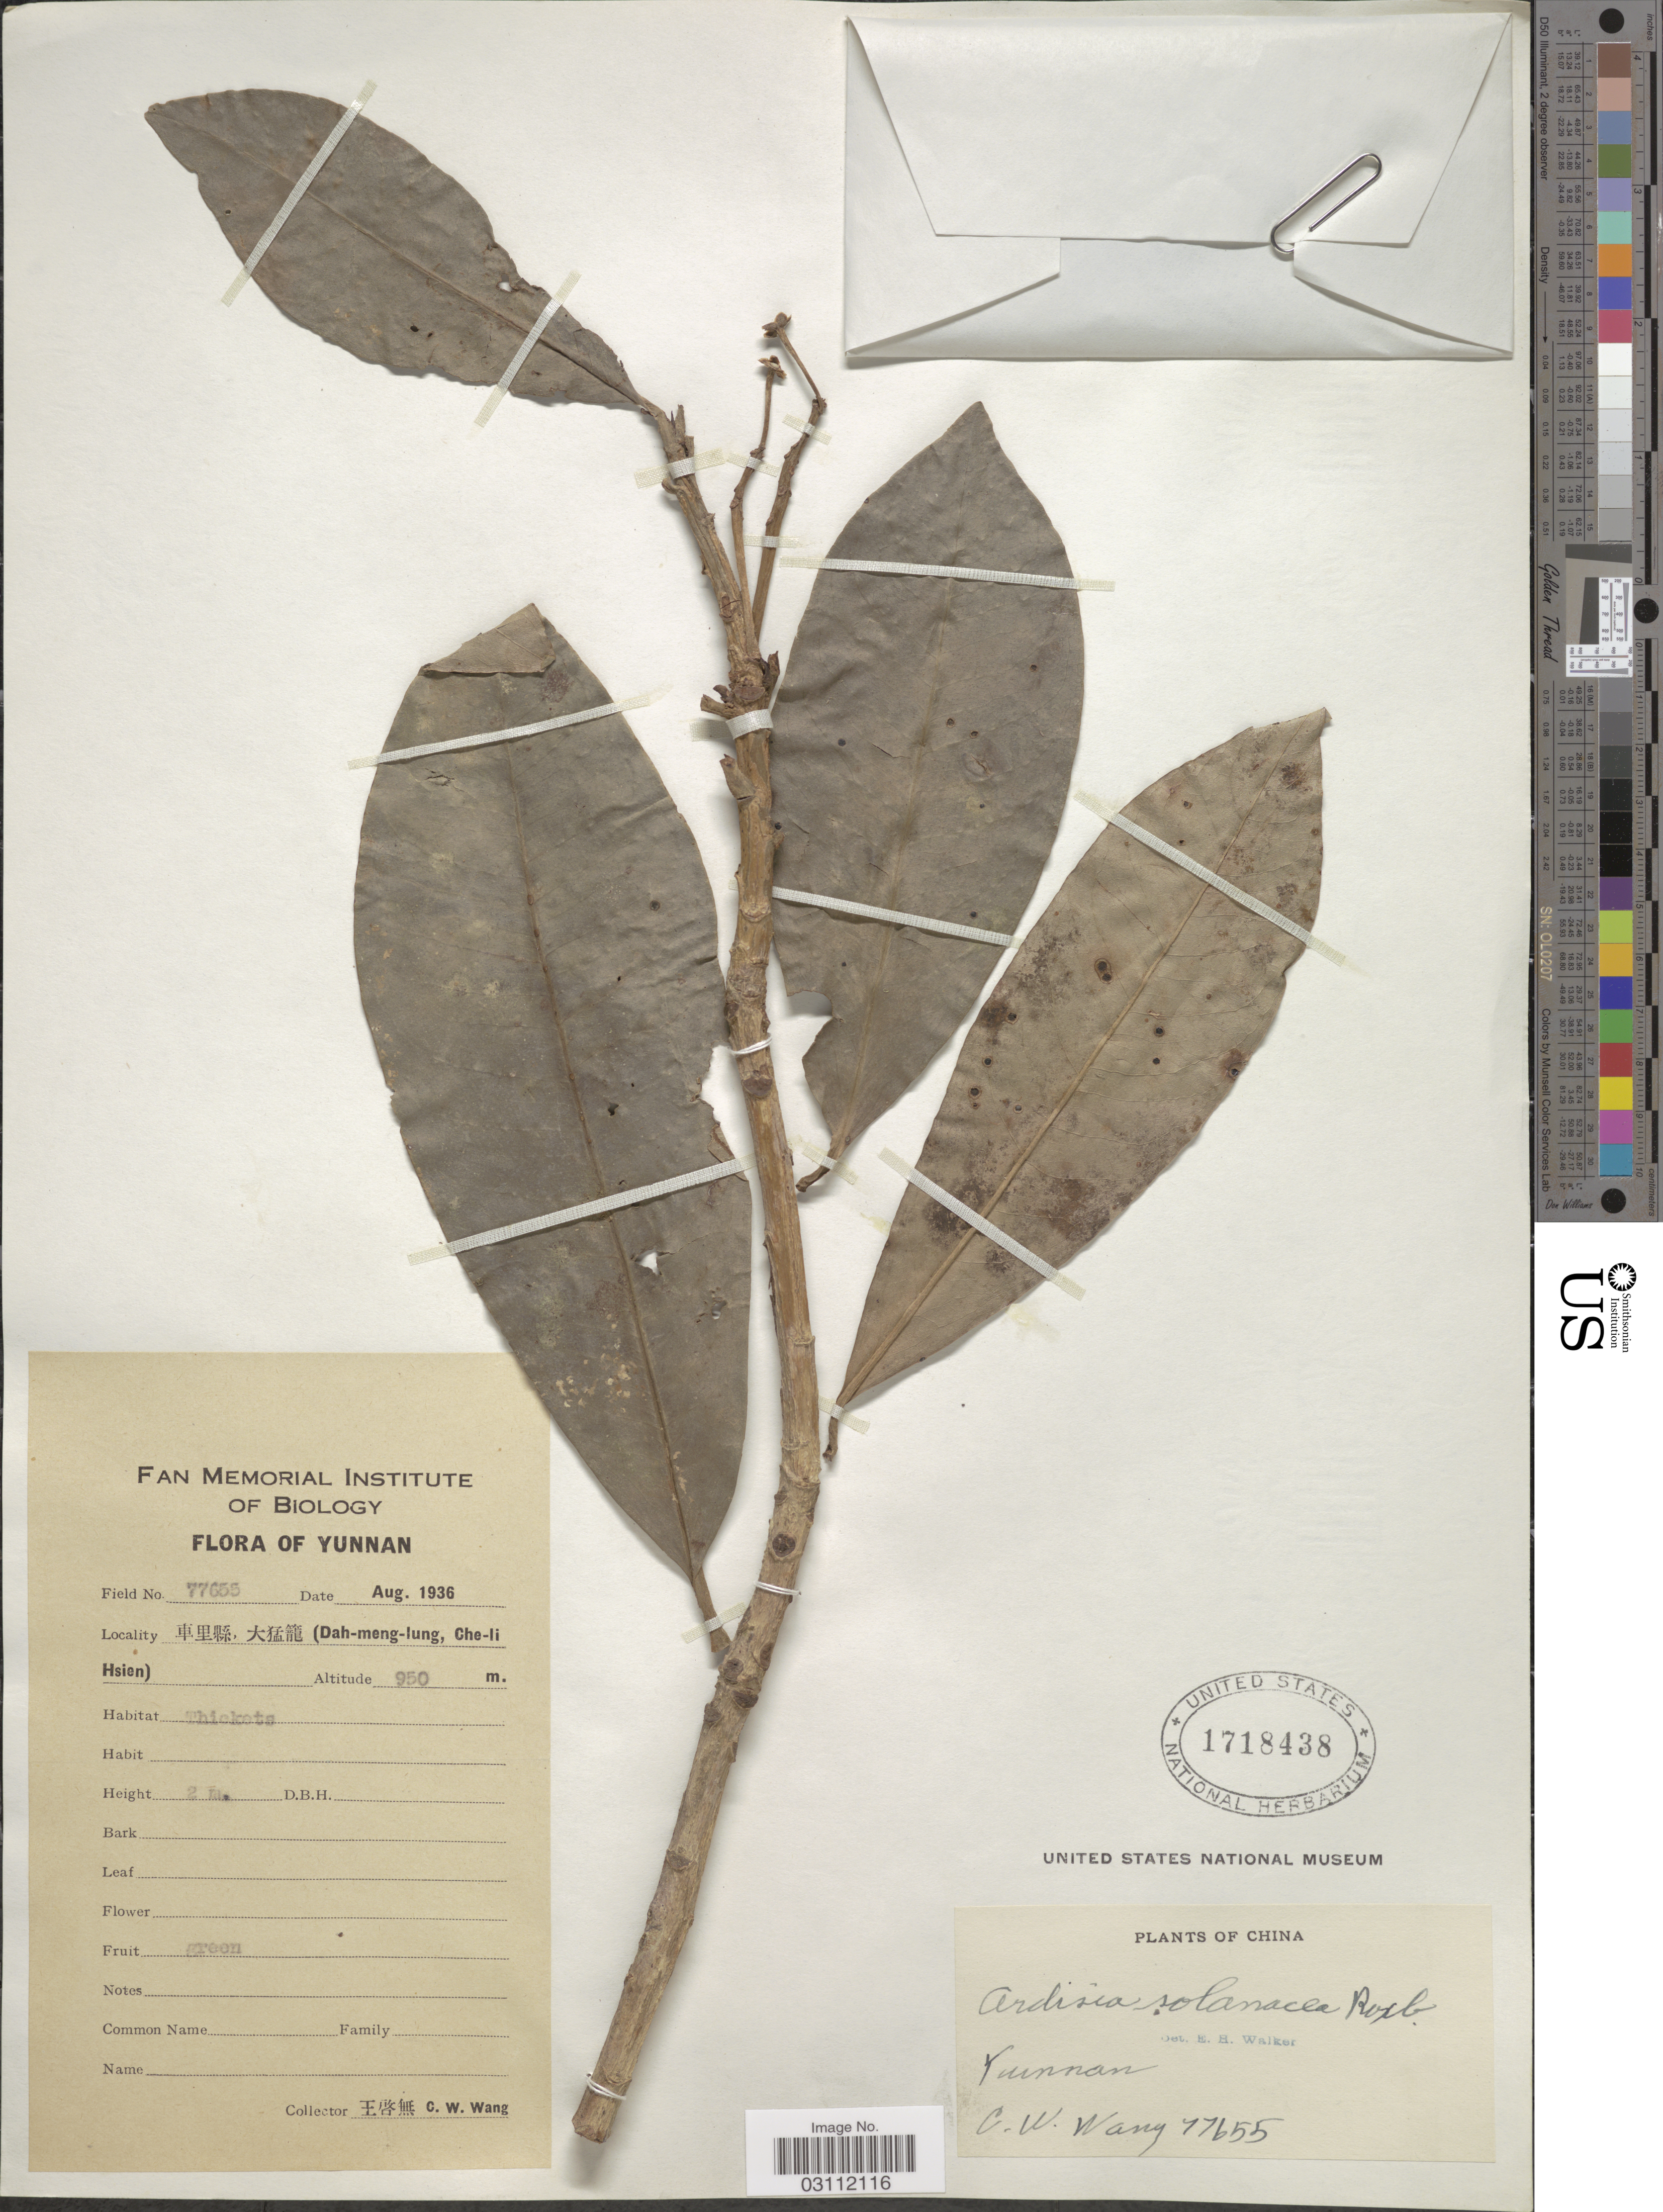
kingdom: Plantae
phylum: Tracheophyta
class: Magnoliopsida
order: Ericales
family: Primulaceae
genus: Ardisia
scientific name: Ardisia solanacea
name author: Roxb.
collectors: C. W. Wang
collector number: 77655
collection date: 1936-08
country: China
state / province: Yunnan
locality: Yunnan, (Dah-meng-lung, Che-li Hsien).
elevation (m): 950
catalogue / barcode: US 1718438